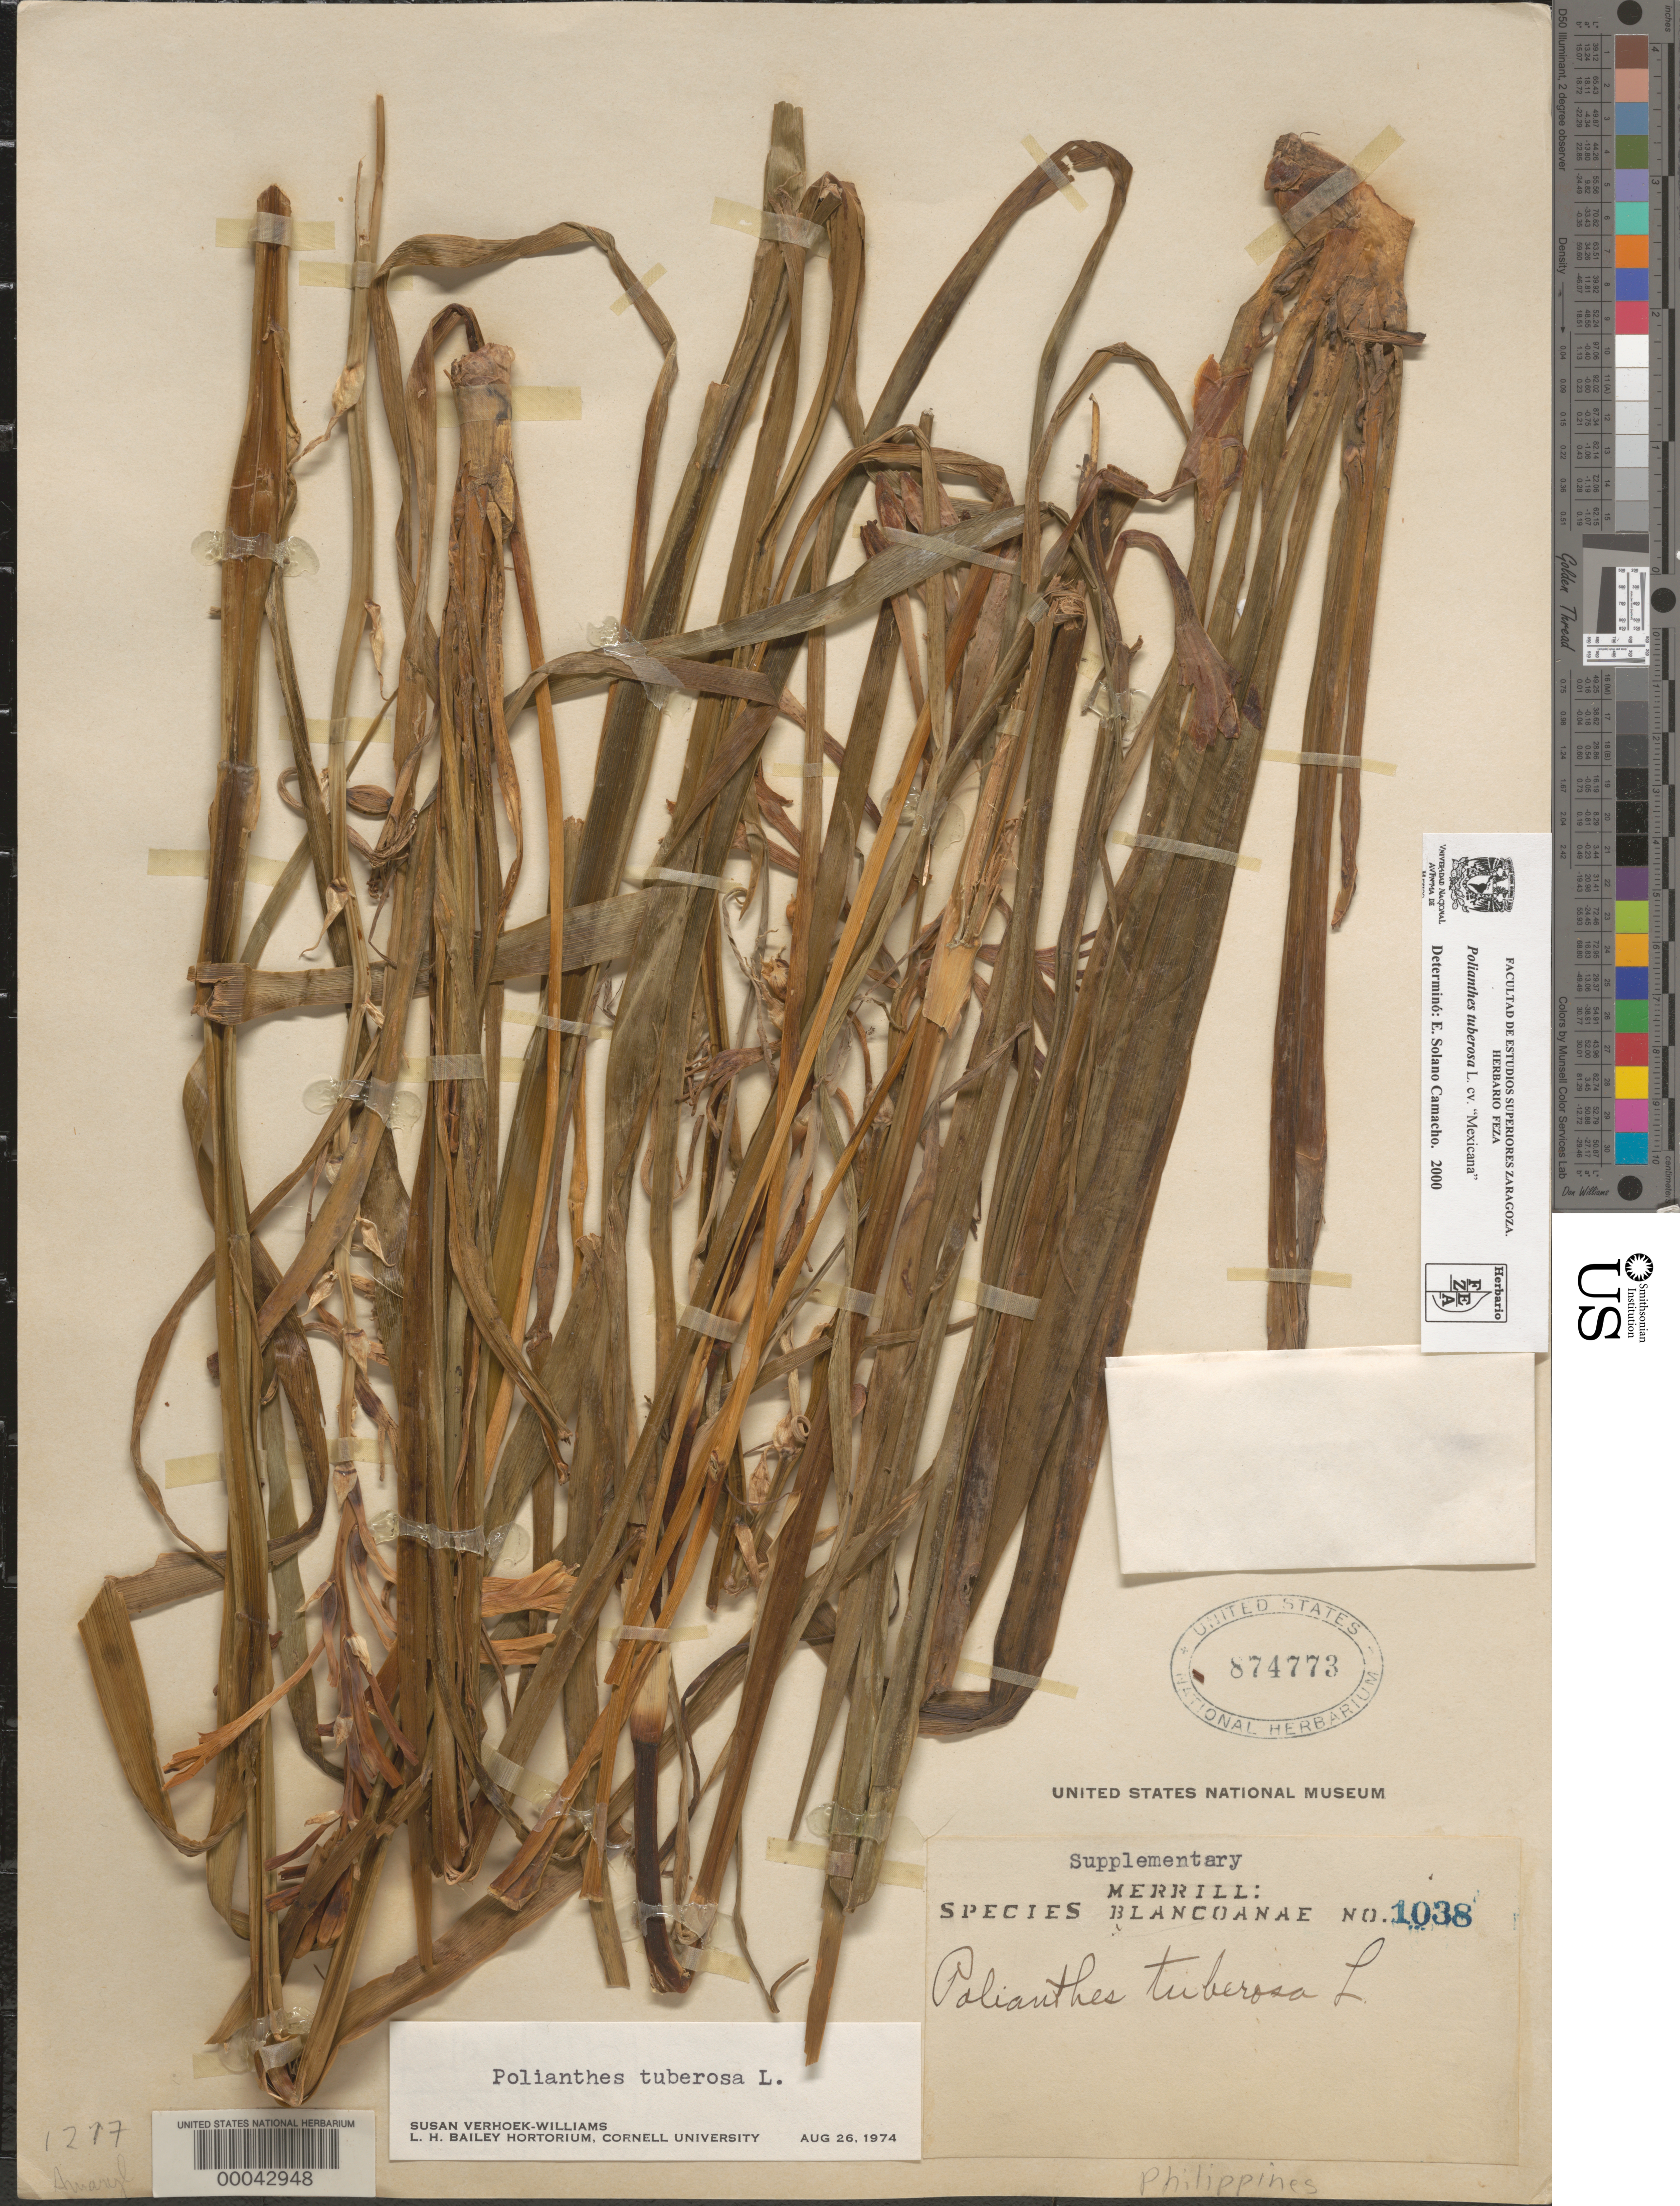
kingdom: Plantae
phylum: Tracheophyta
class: Liliopsida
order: Asparagales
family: Asparagaceae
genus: Polianthes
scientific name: Polianthes tuberosa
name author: L.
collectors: E. D. Merrill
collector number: Sp. Blancoan. 1038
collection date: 1916-10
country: Philippines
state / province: Calabarzon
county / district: Batangas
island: Luzon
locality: Batangas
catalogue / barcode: US 874773